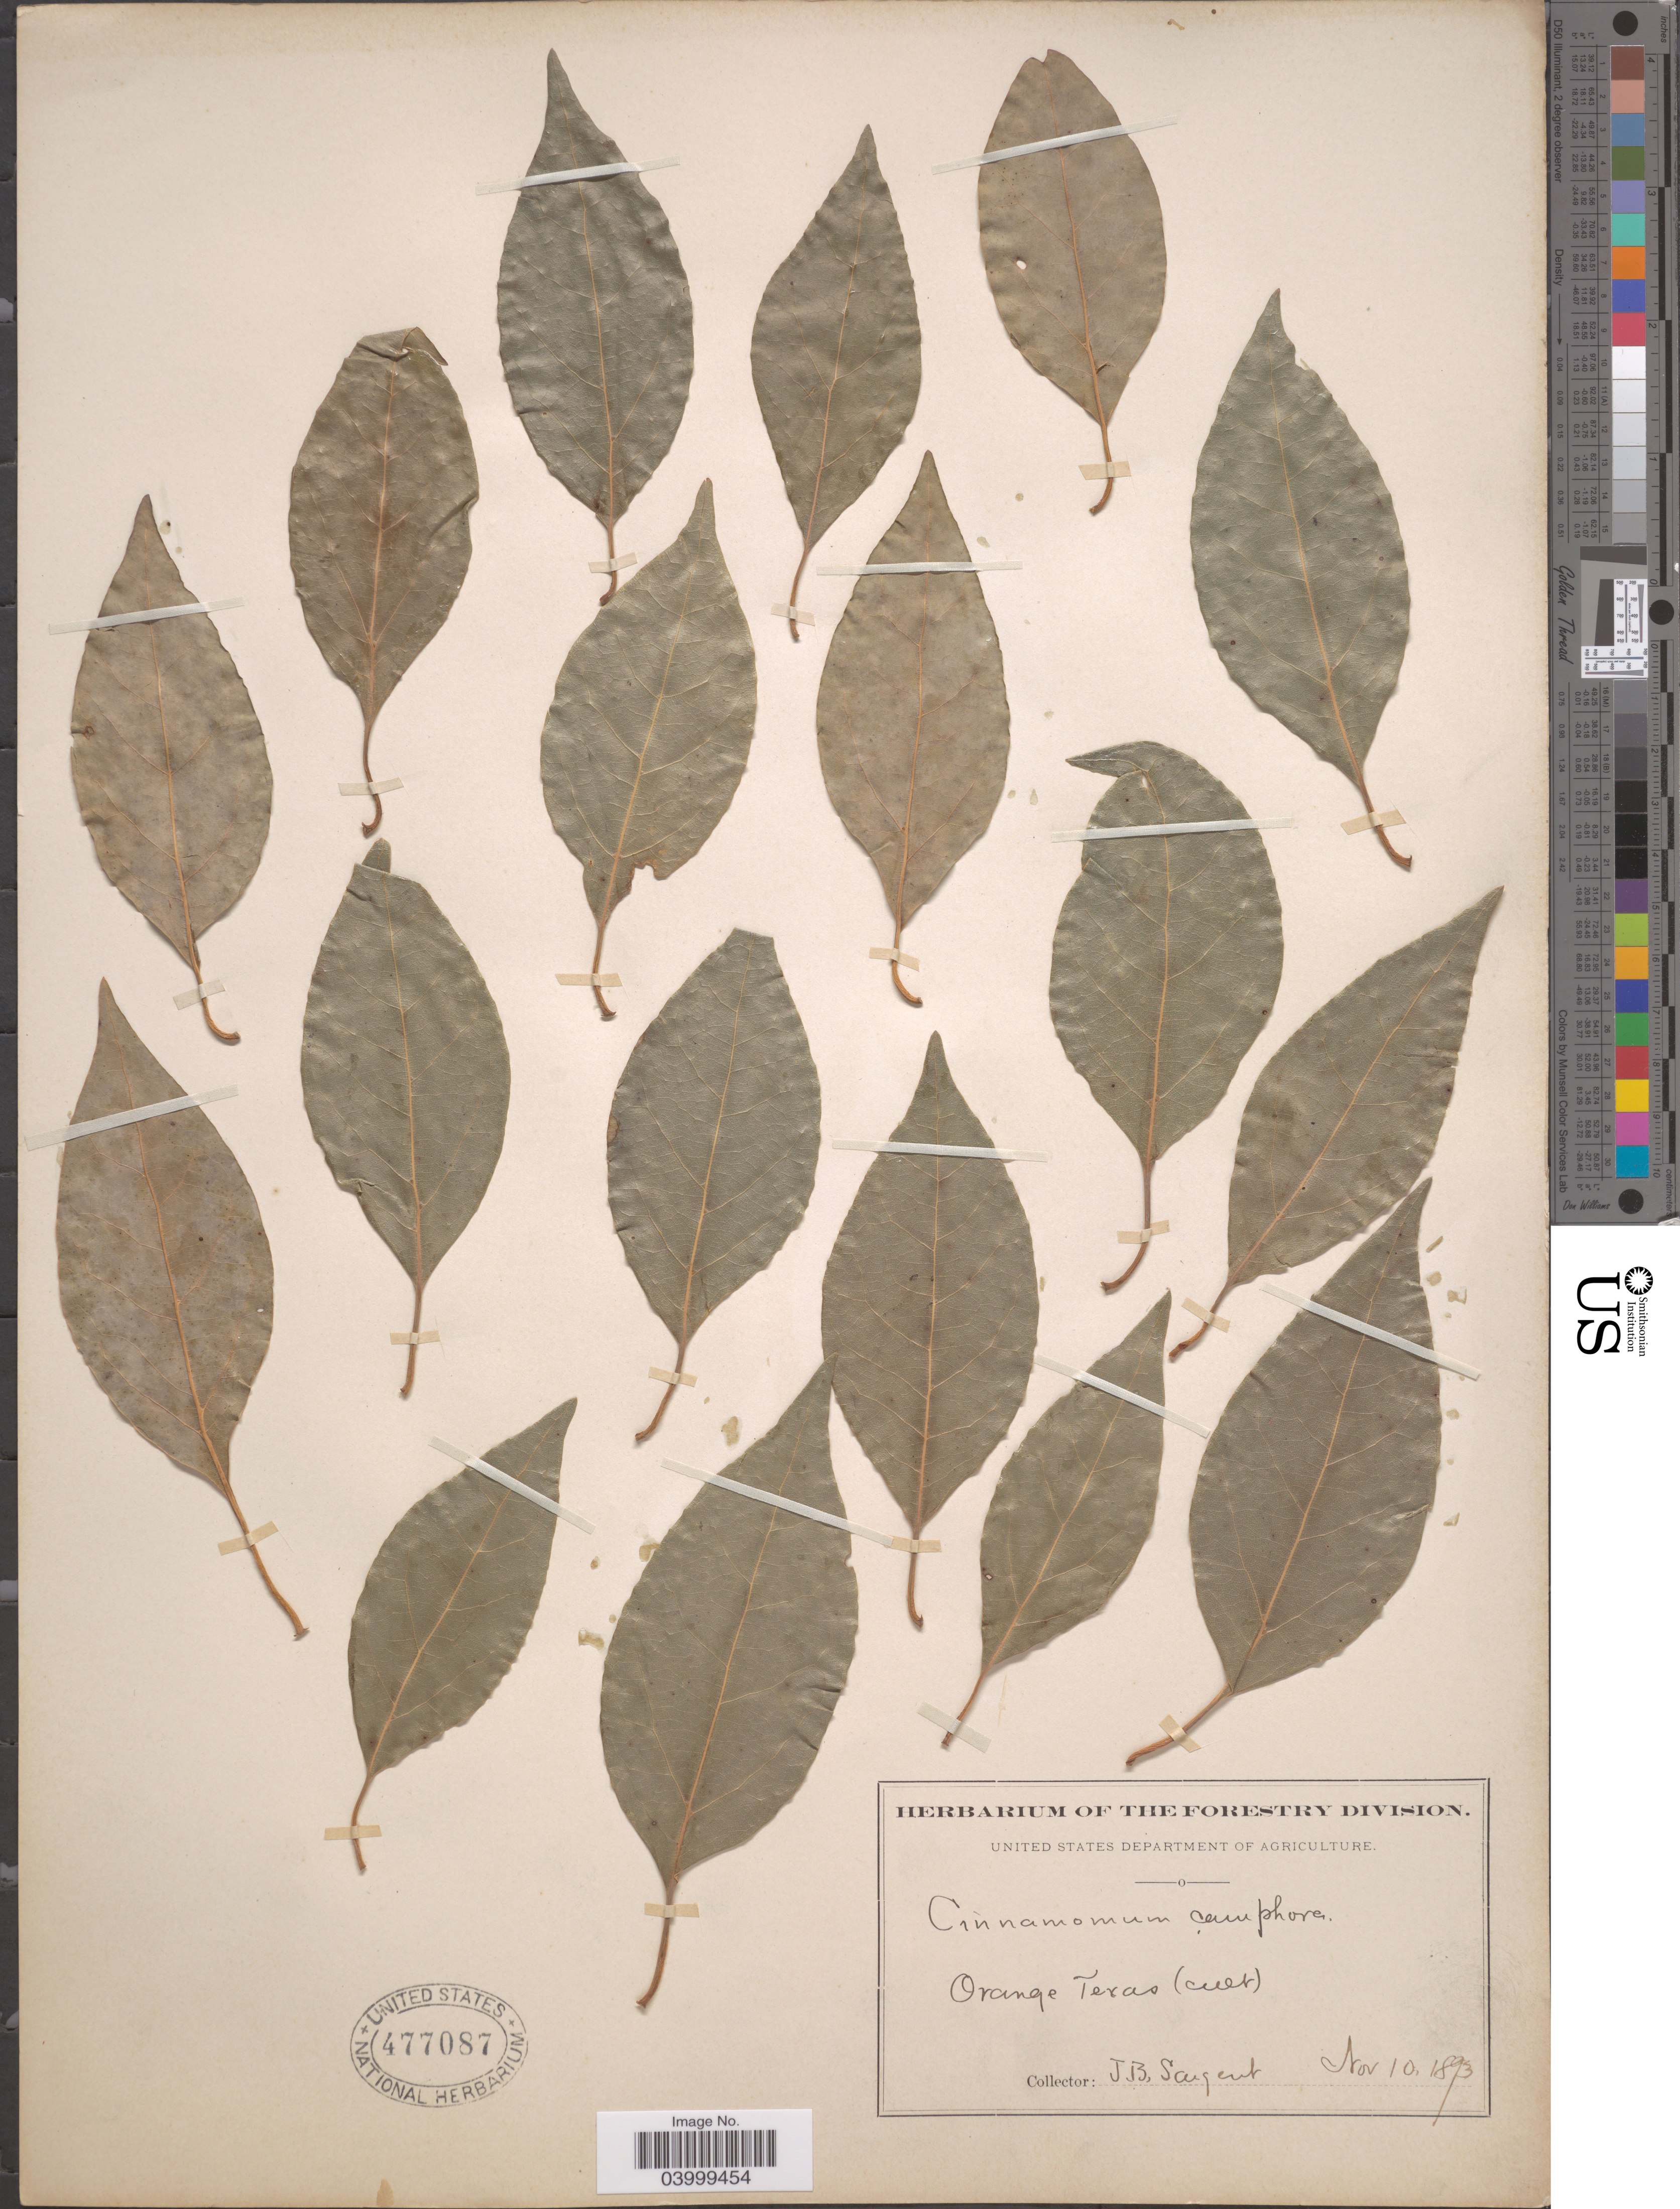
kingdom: Plantae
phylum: Tracheophyta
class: Magnoliopsida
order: Laurales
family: Lauraceae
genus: Cinnamomum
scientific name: Cinnamomum camphora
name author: (L.) J. Presl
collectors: J. Sargent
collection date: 1893-11-10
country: United States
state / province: Texas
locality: Orange Texas.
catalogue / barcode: US 477087